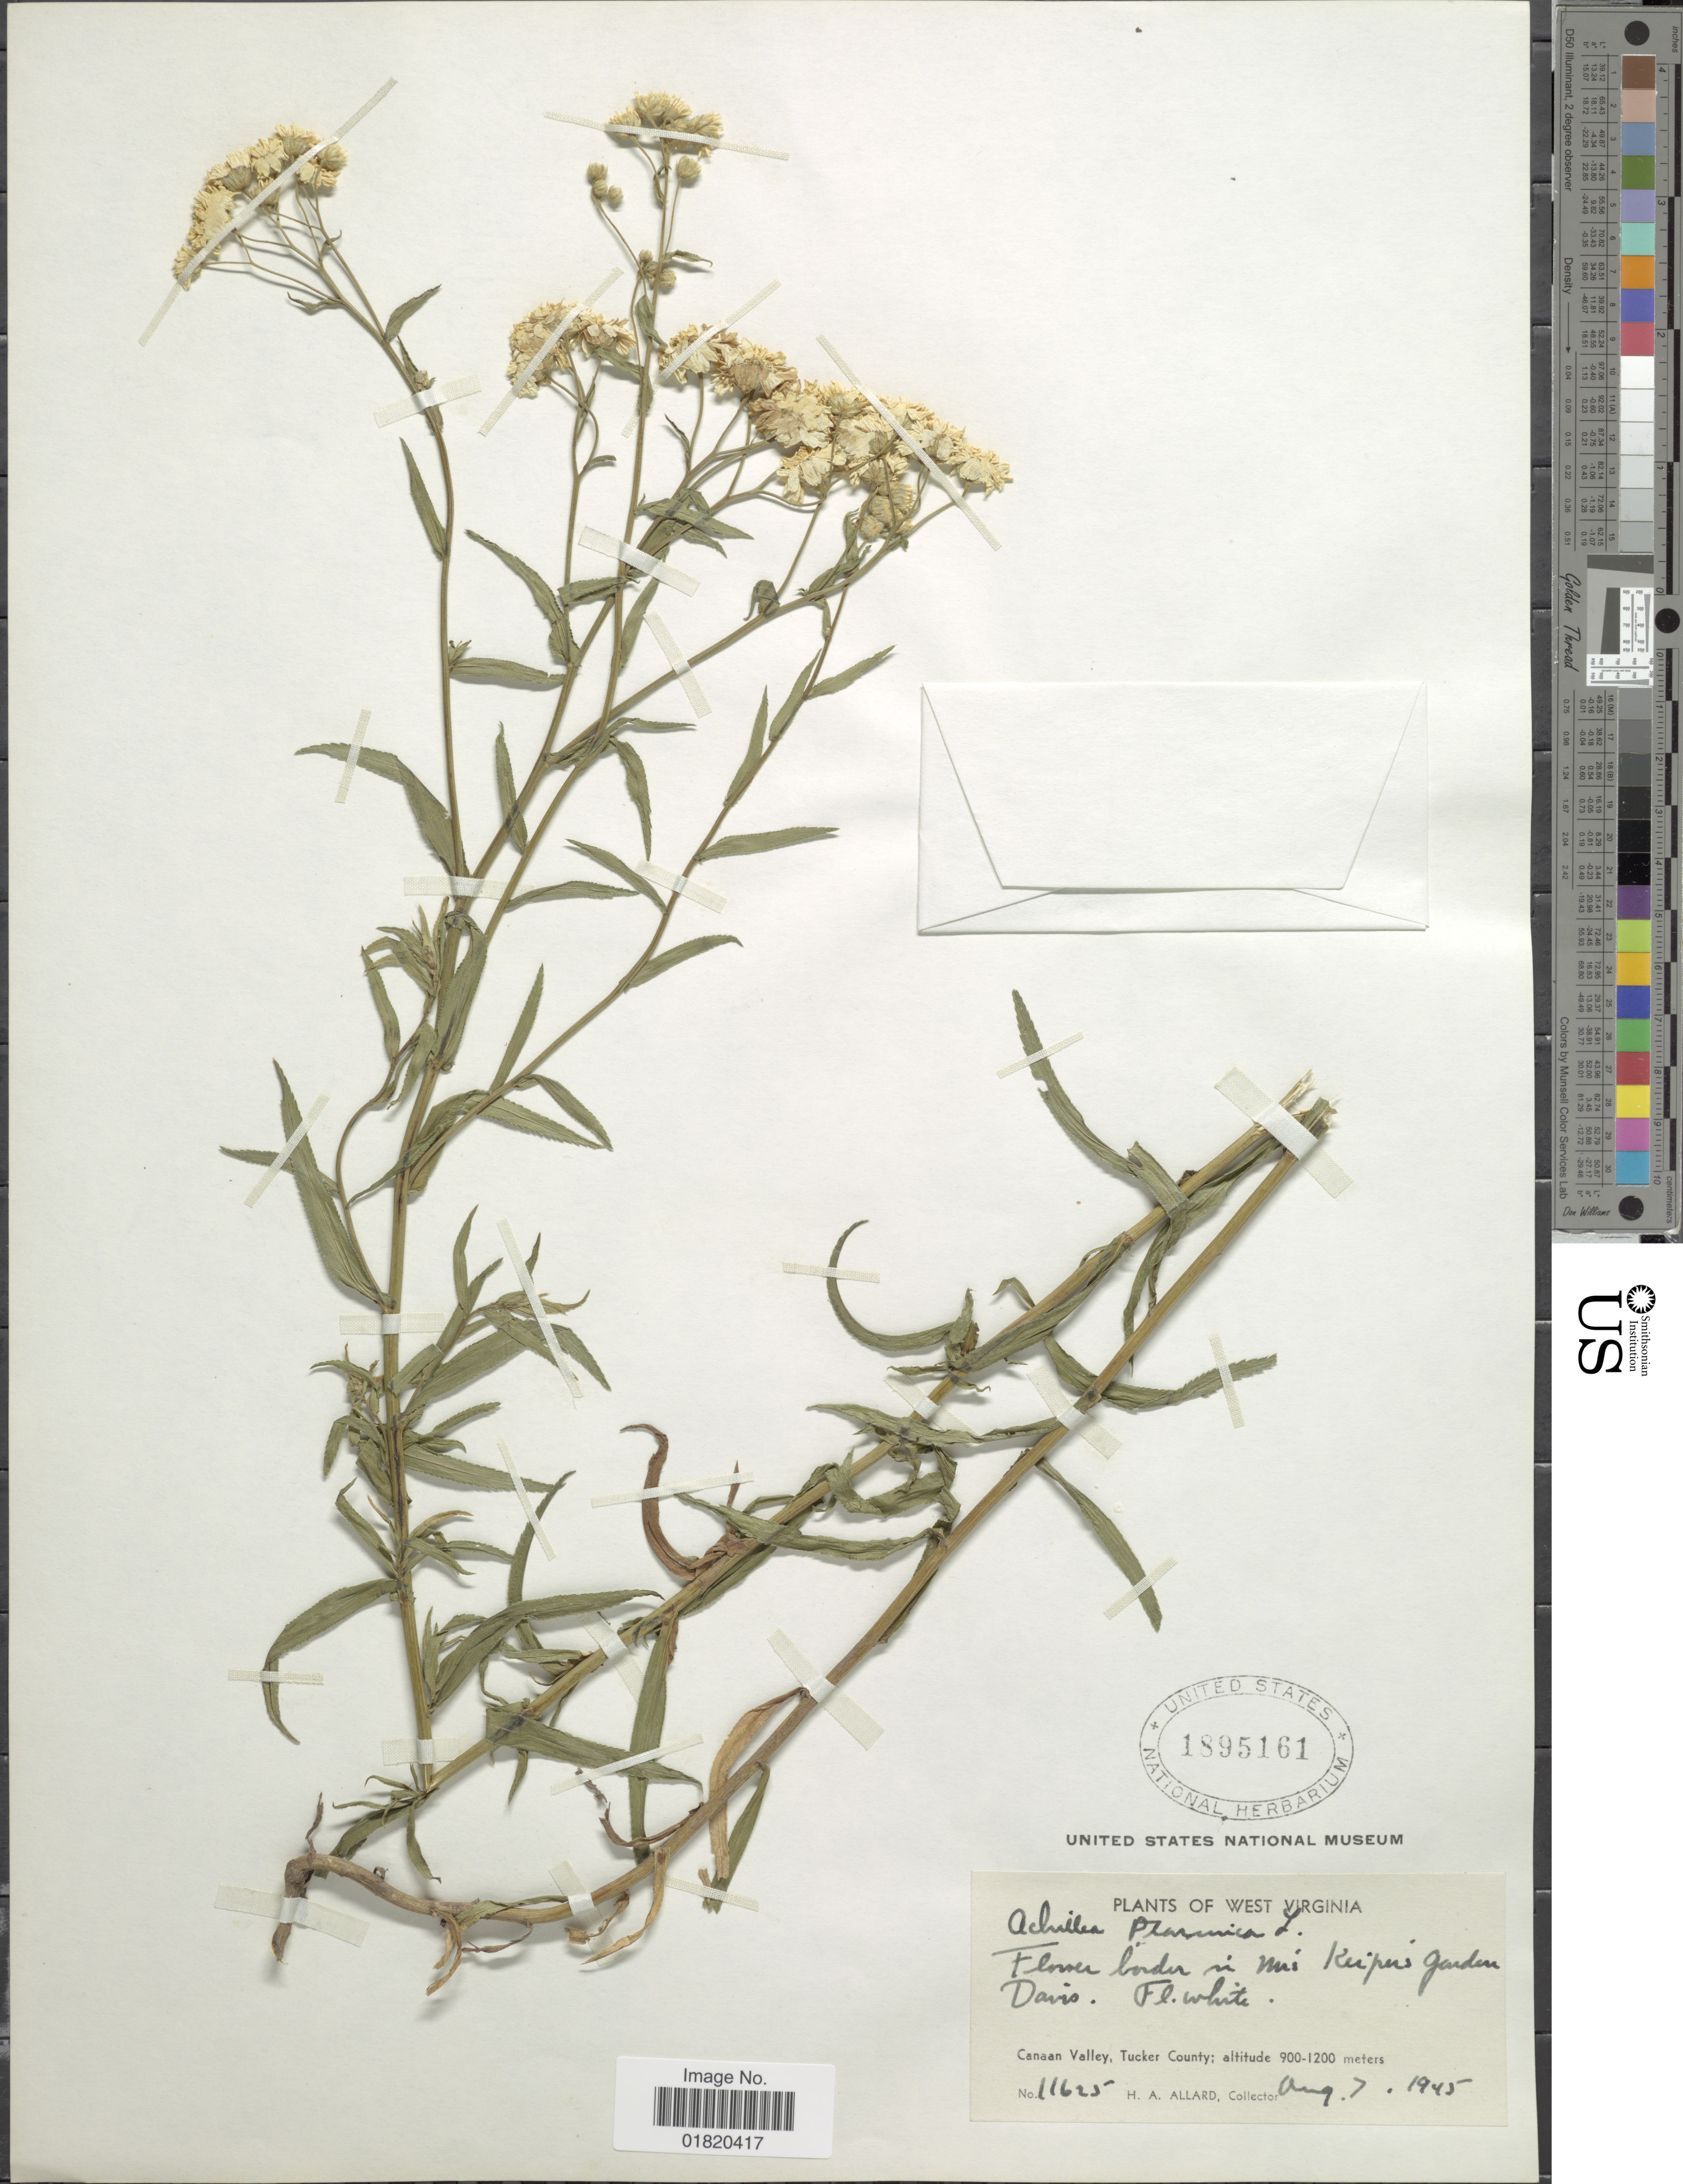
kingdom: Plantae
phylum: Tracheophyta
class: Magnoliopsida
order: Asterales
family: Asteraceae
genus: Achillea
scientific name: Achillea ptarmica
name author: L.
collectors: H. A. Allard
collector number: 11625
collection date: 1945-08-07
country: United States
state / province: West Virginia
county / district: Tucker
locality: Flower border in Mrs. Reiper's garden Davis. Canaan Valley, Tucker County [unsure placement]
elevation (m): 900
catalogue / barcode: US 1895161